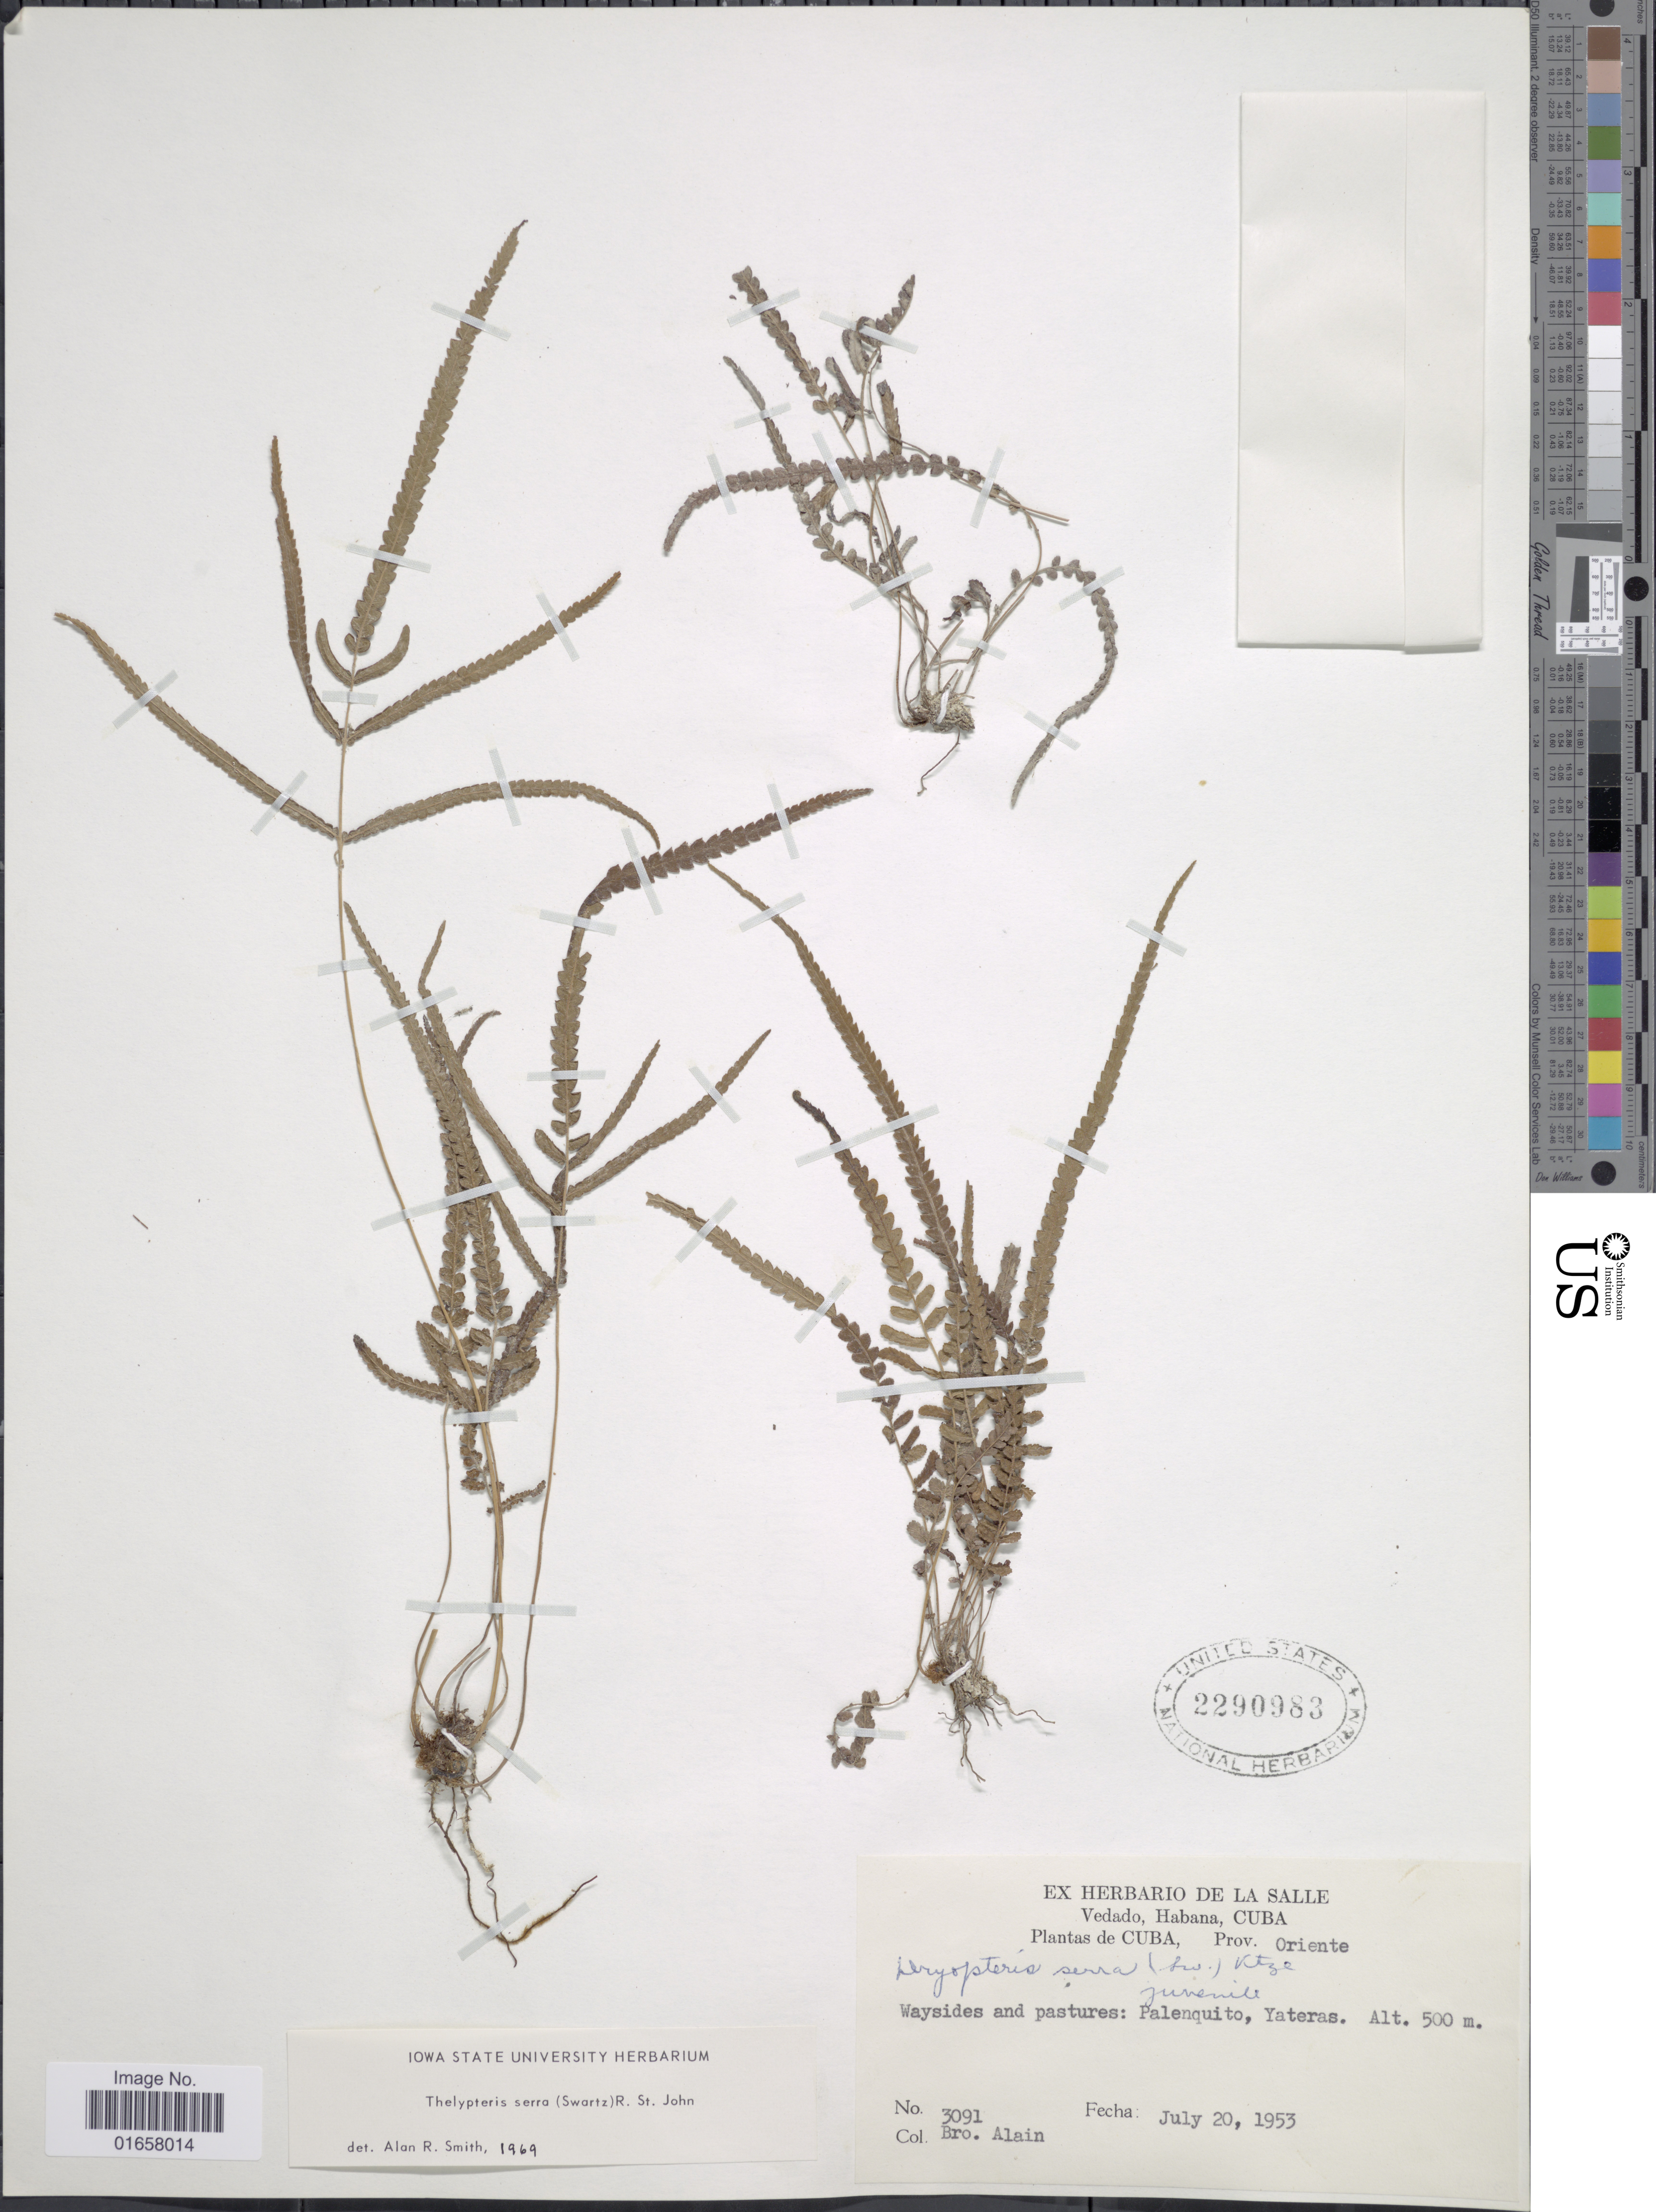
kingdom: Plantae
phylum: Tracheophyta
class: Polypodiopsida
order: Polypodiales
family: Thelypteridaceae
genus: Christella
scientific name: Christella serra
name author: (Sw.) Holttum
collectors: Bro. Alain - DO NOT USE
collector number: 3091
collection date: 1953-07-20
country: Cuba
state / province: Oriente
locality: Cuba, Prov. Oriente, Waysides and pastures: Palenquito, Yateras.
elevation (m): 500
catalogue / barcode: US 2290983